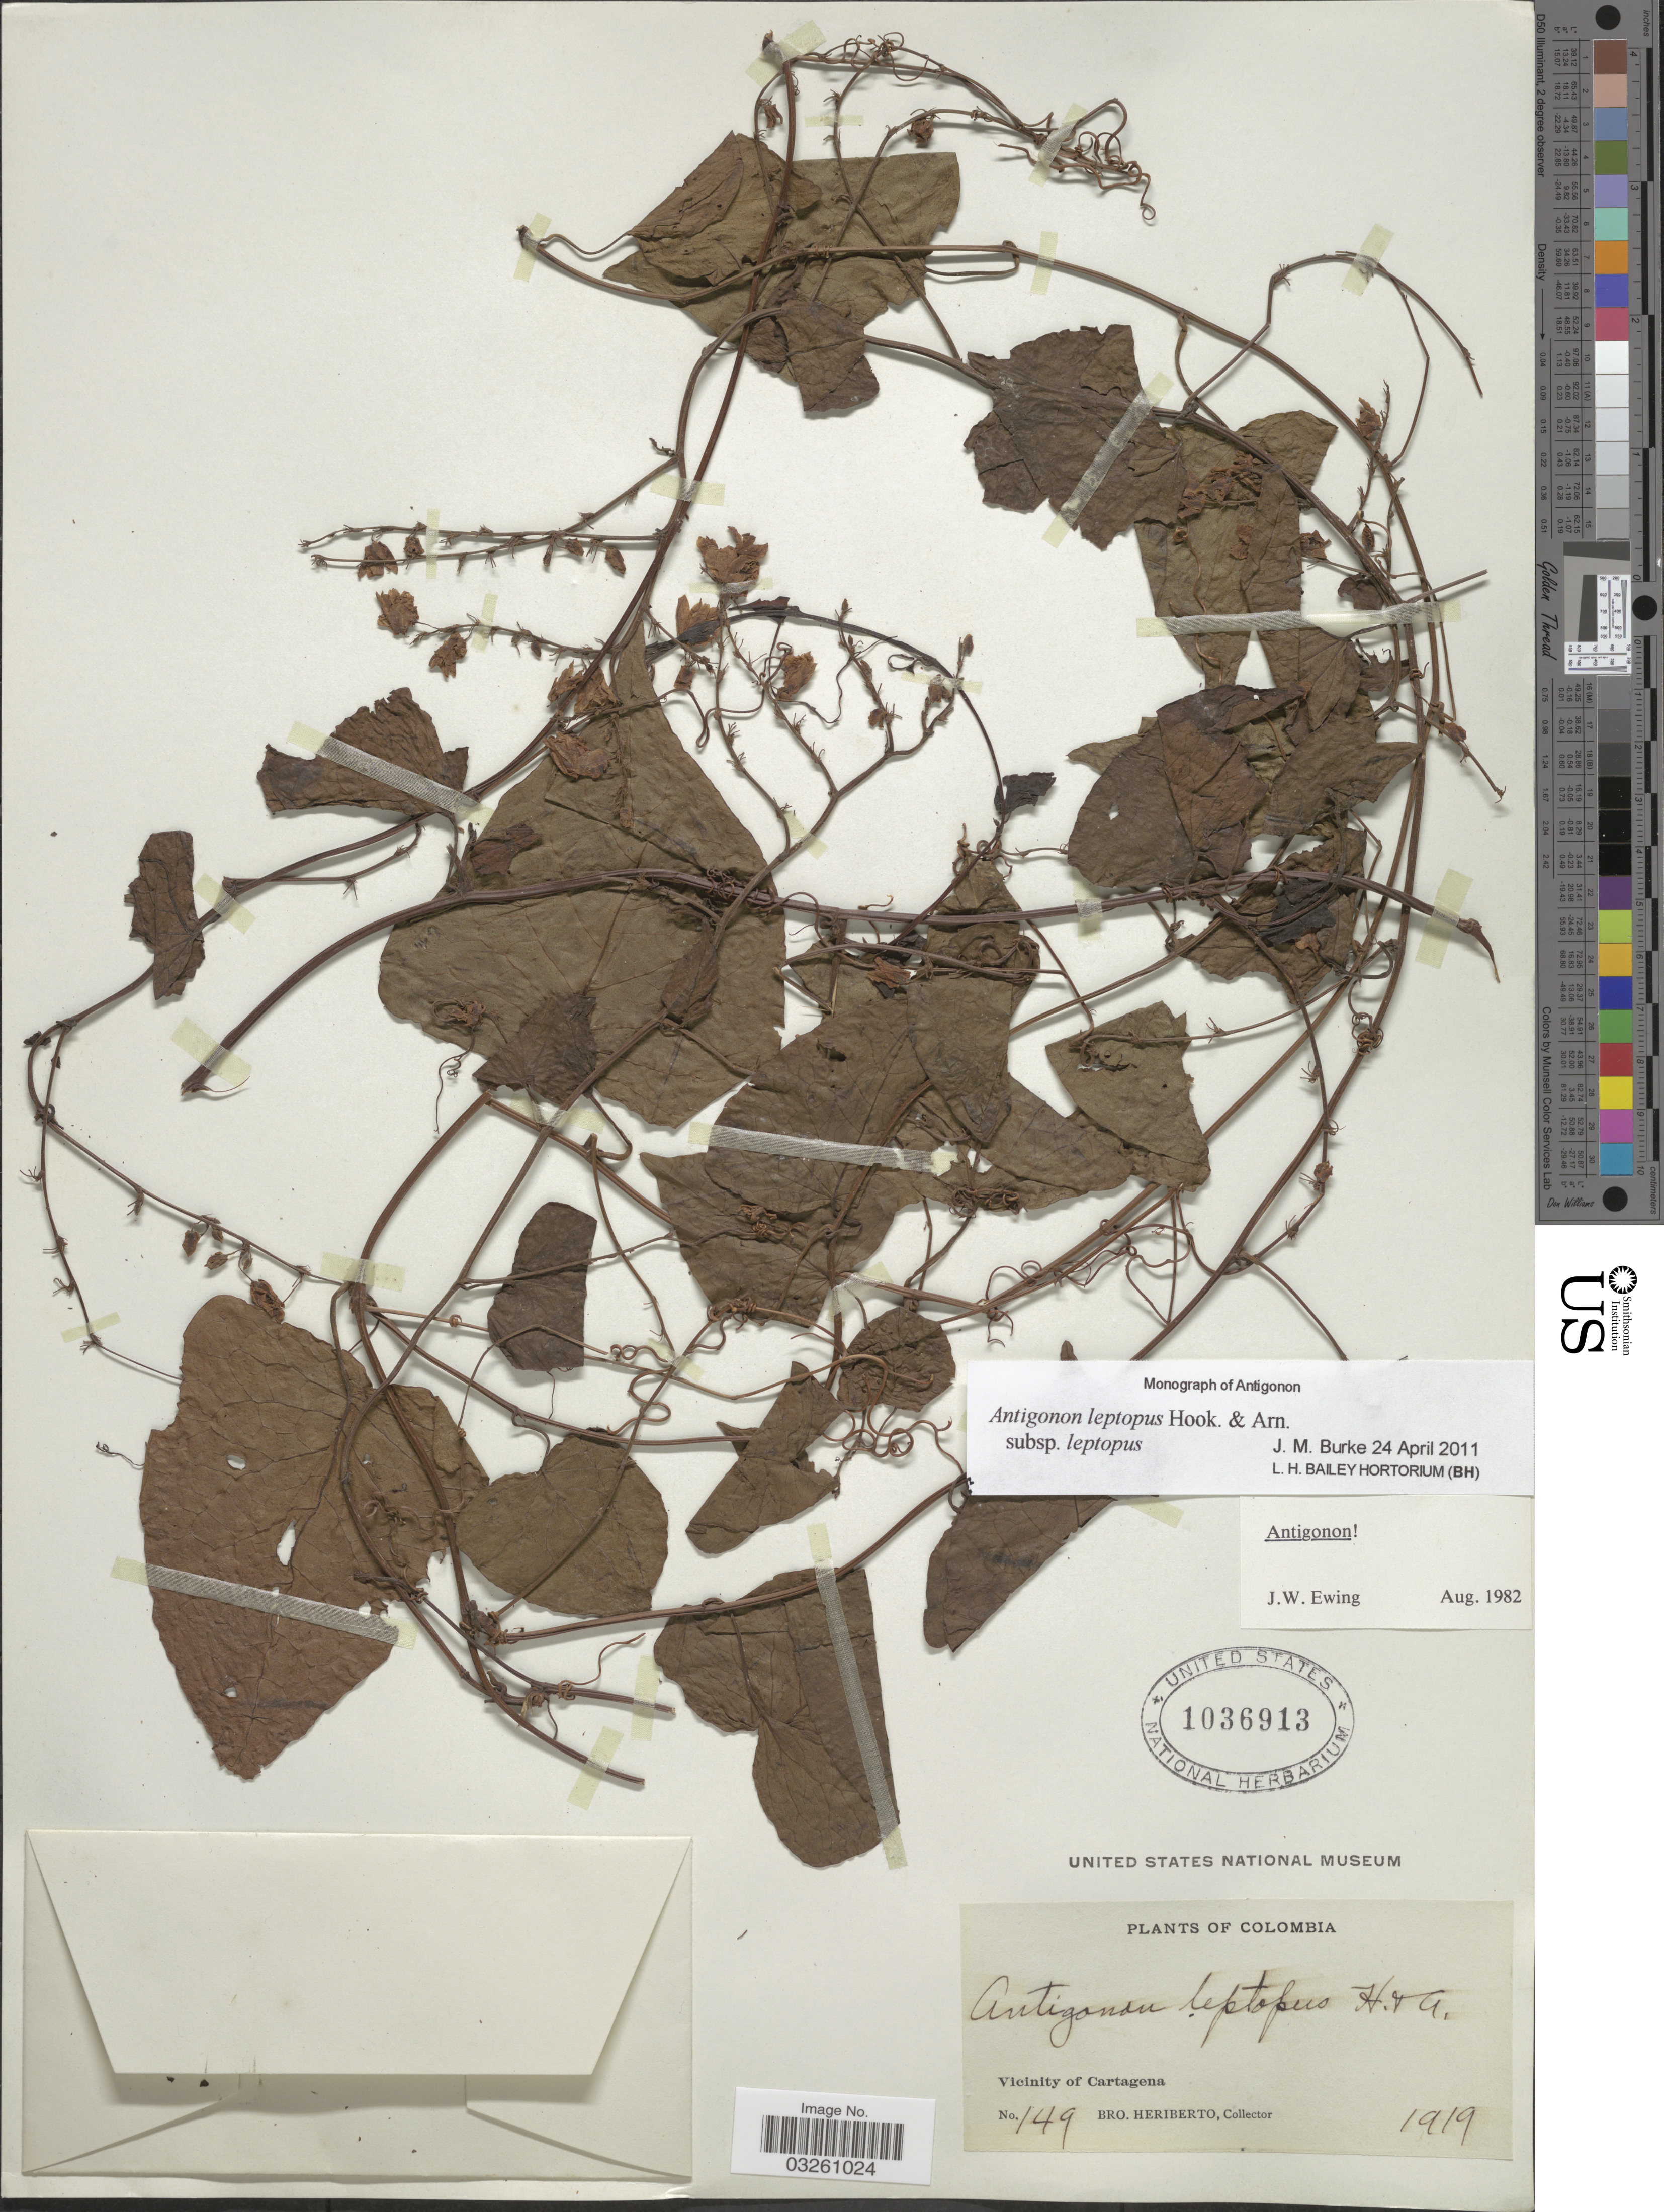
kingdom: Plantae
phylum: Tracheophyta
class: Magnoliopsida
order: Caryophyllales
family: Polygonaceae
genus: Antigonon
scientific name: Antigonon leptopus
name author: Hook. & Arn.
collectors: B. Heriberto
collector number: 149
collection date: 1919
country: Colombia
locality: Vicinity of Cartagena.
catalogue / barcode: US 1036913